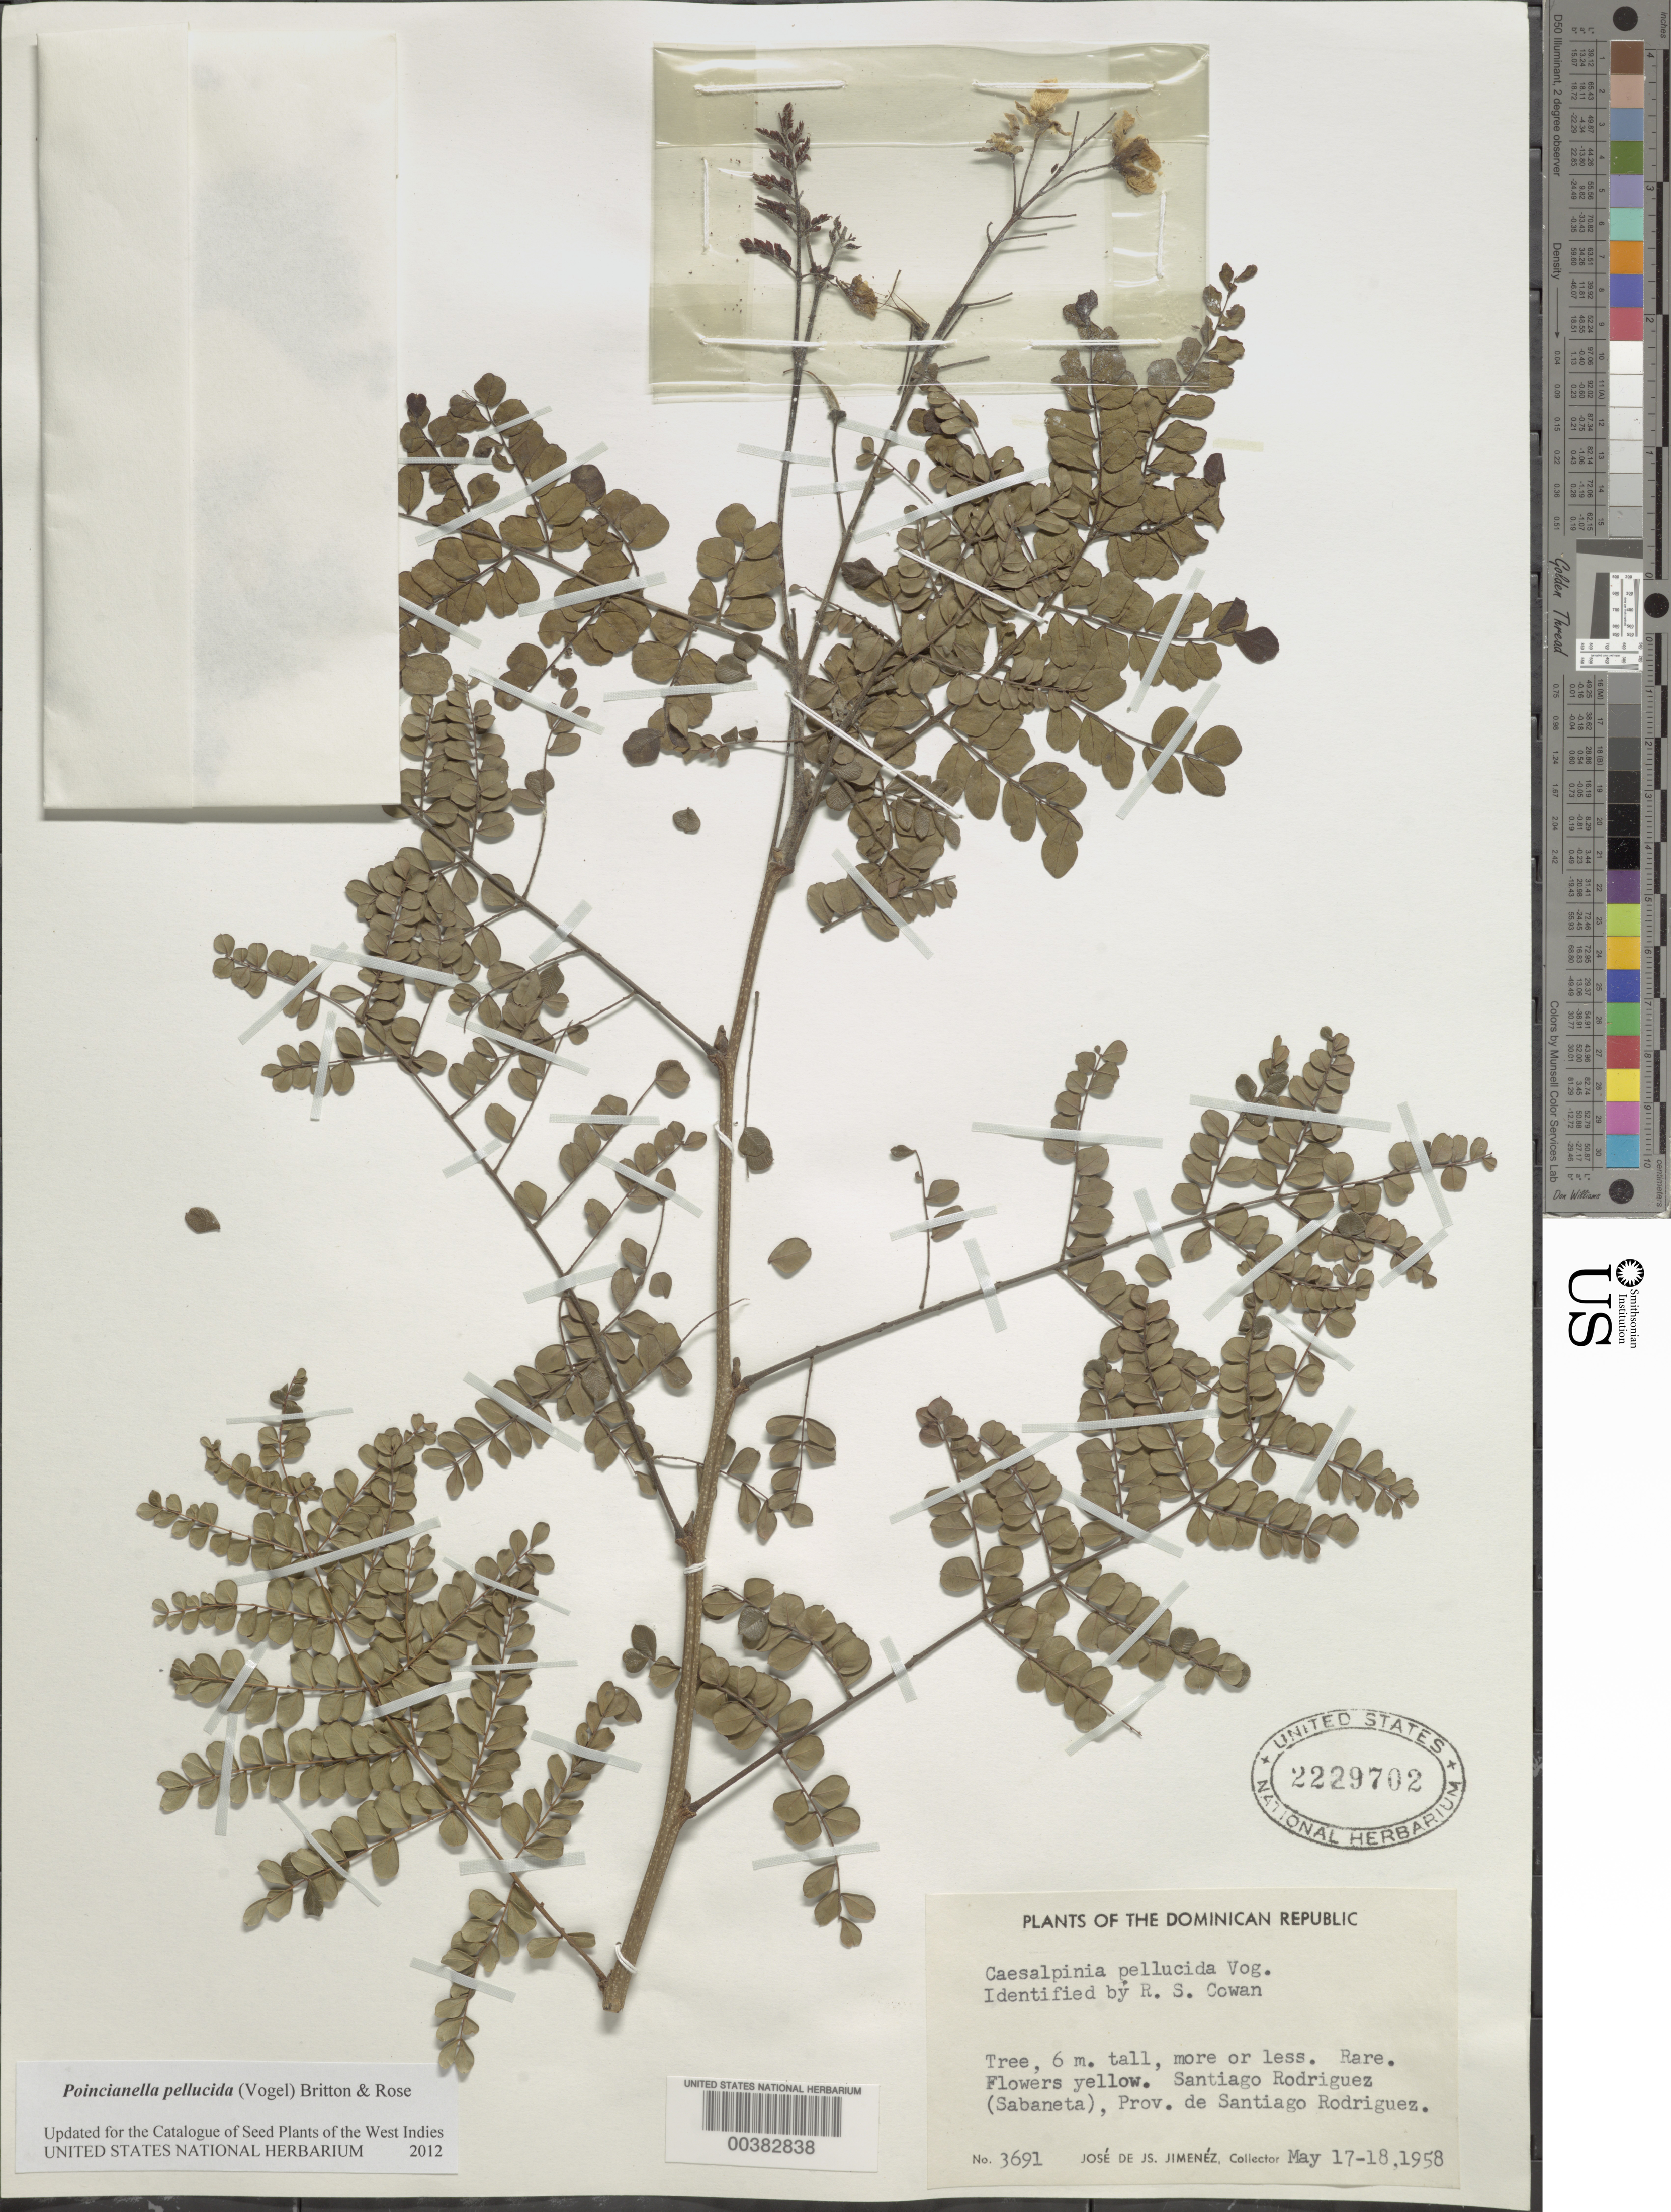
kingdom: Plantae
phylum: Tracheophyta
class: Magnoliopsida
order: Fabales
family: Fabaceae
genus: Cenostigma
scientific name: Cenostigma pellucidum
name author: (Vogel) Gagnon & G.P. Lewis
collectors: J. J. Jiménez Almonte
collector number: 3691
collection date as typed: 17 May 1958 and 18 May 1958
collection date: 1958-05-17,1958-05-18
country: Dominican Republic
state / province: Santiago Rodríguez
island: Hispaniola Island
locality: Santiago rodriguez (sabaneta)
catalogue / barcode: US 2229702